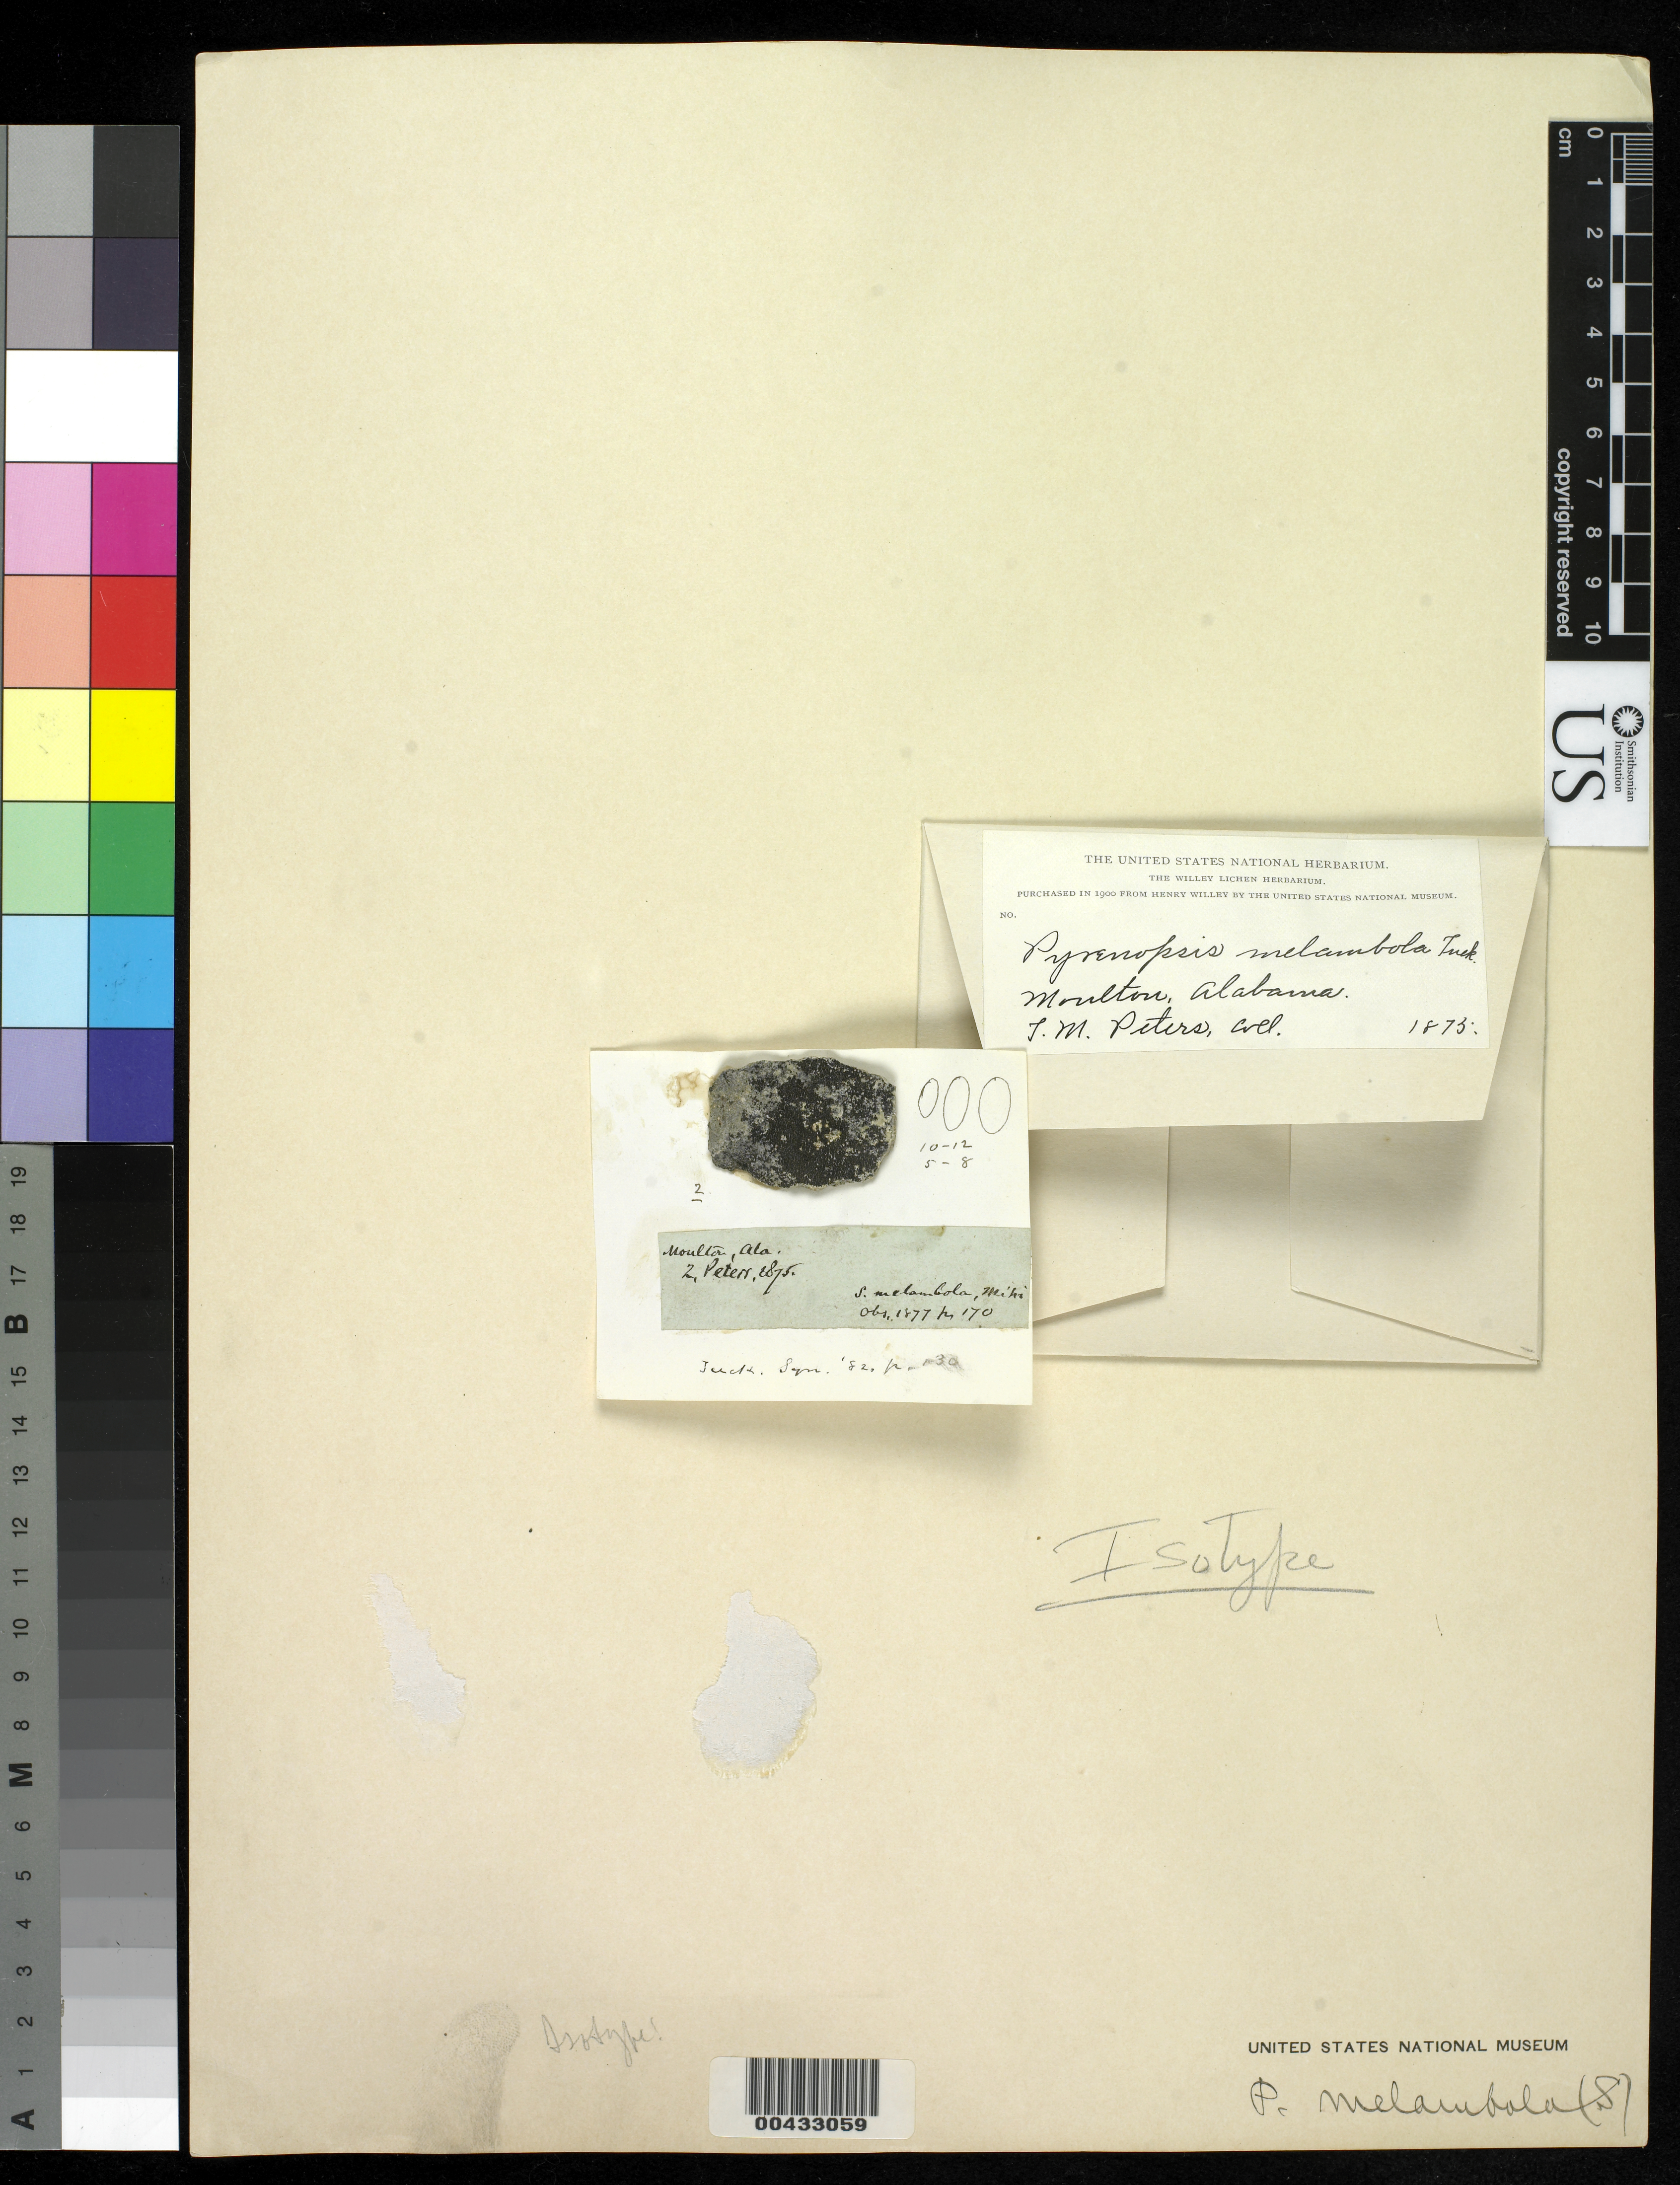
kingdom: Fungi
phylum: Ascomycota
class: Lichinomycetes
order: Lichinales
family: Lichinaceae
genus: Pyrenopsis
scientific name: Pyrenopsis melambola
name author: Tuck.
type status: Isotype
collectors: T. Peters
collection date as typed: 1875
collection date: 1875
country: United States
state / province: Alabama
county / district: Lawrence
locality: Moulton.